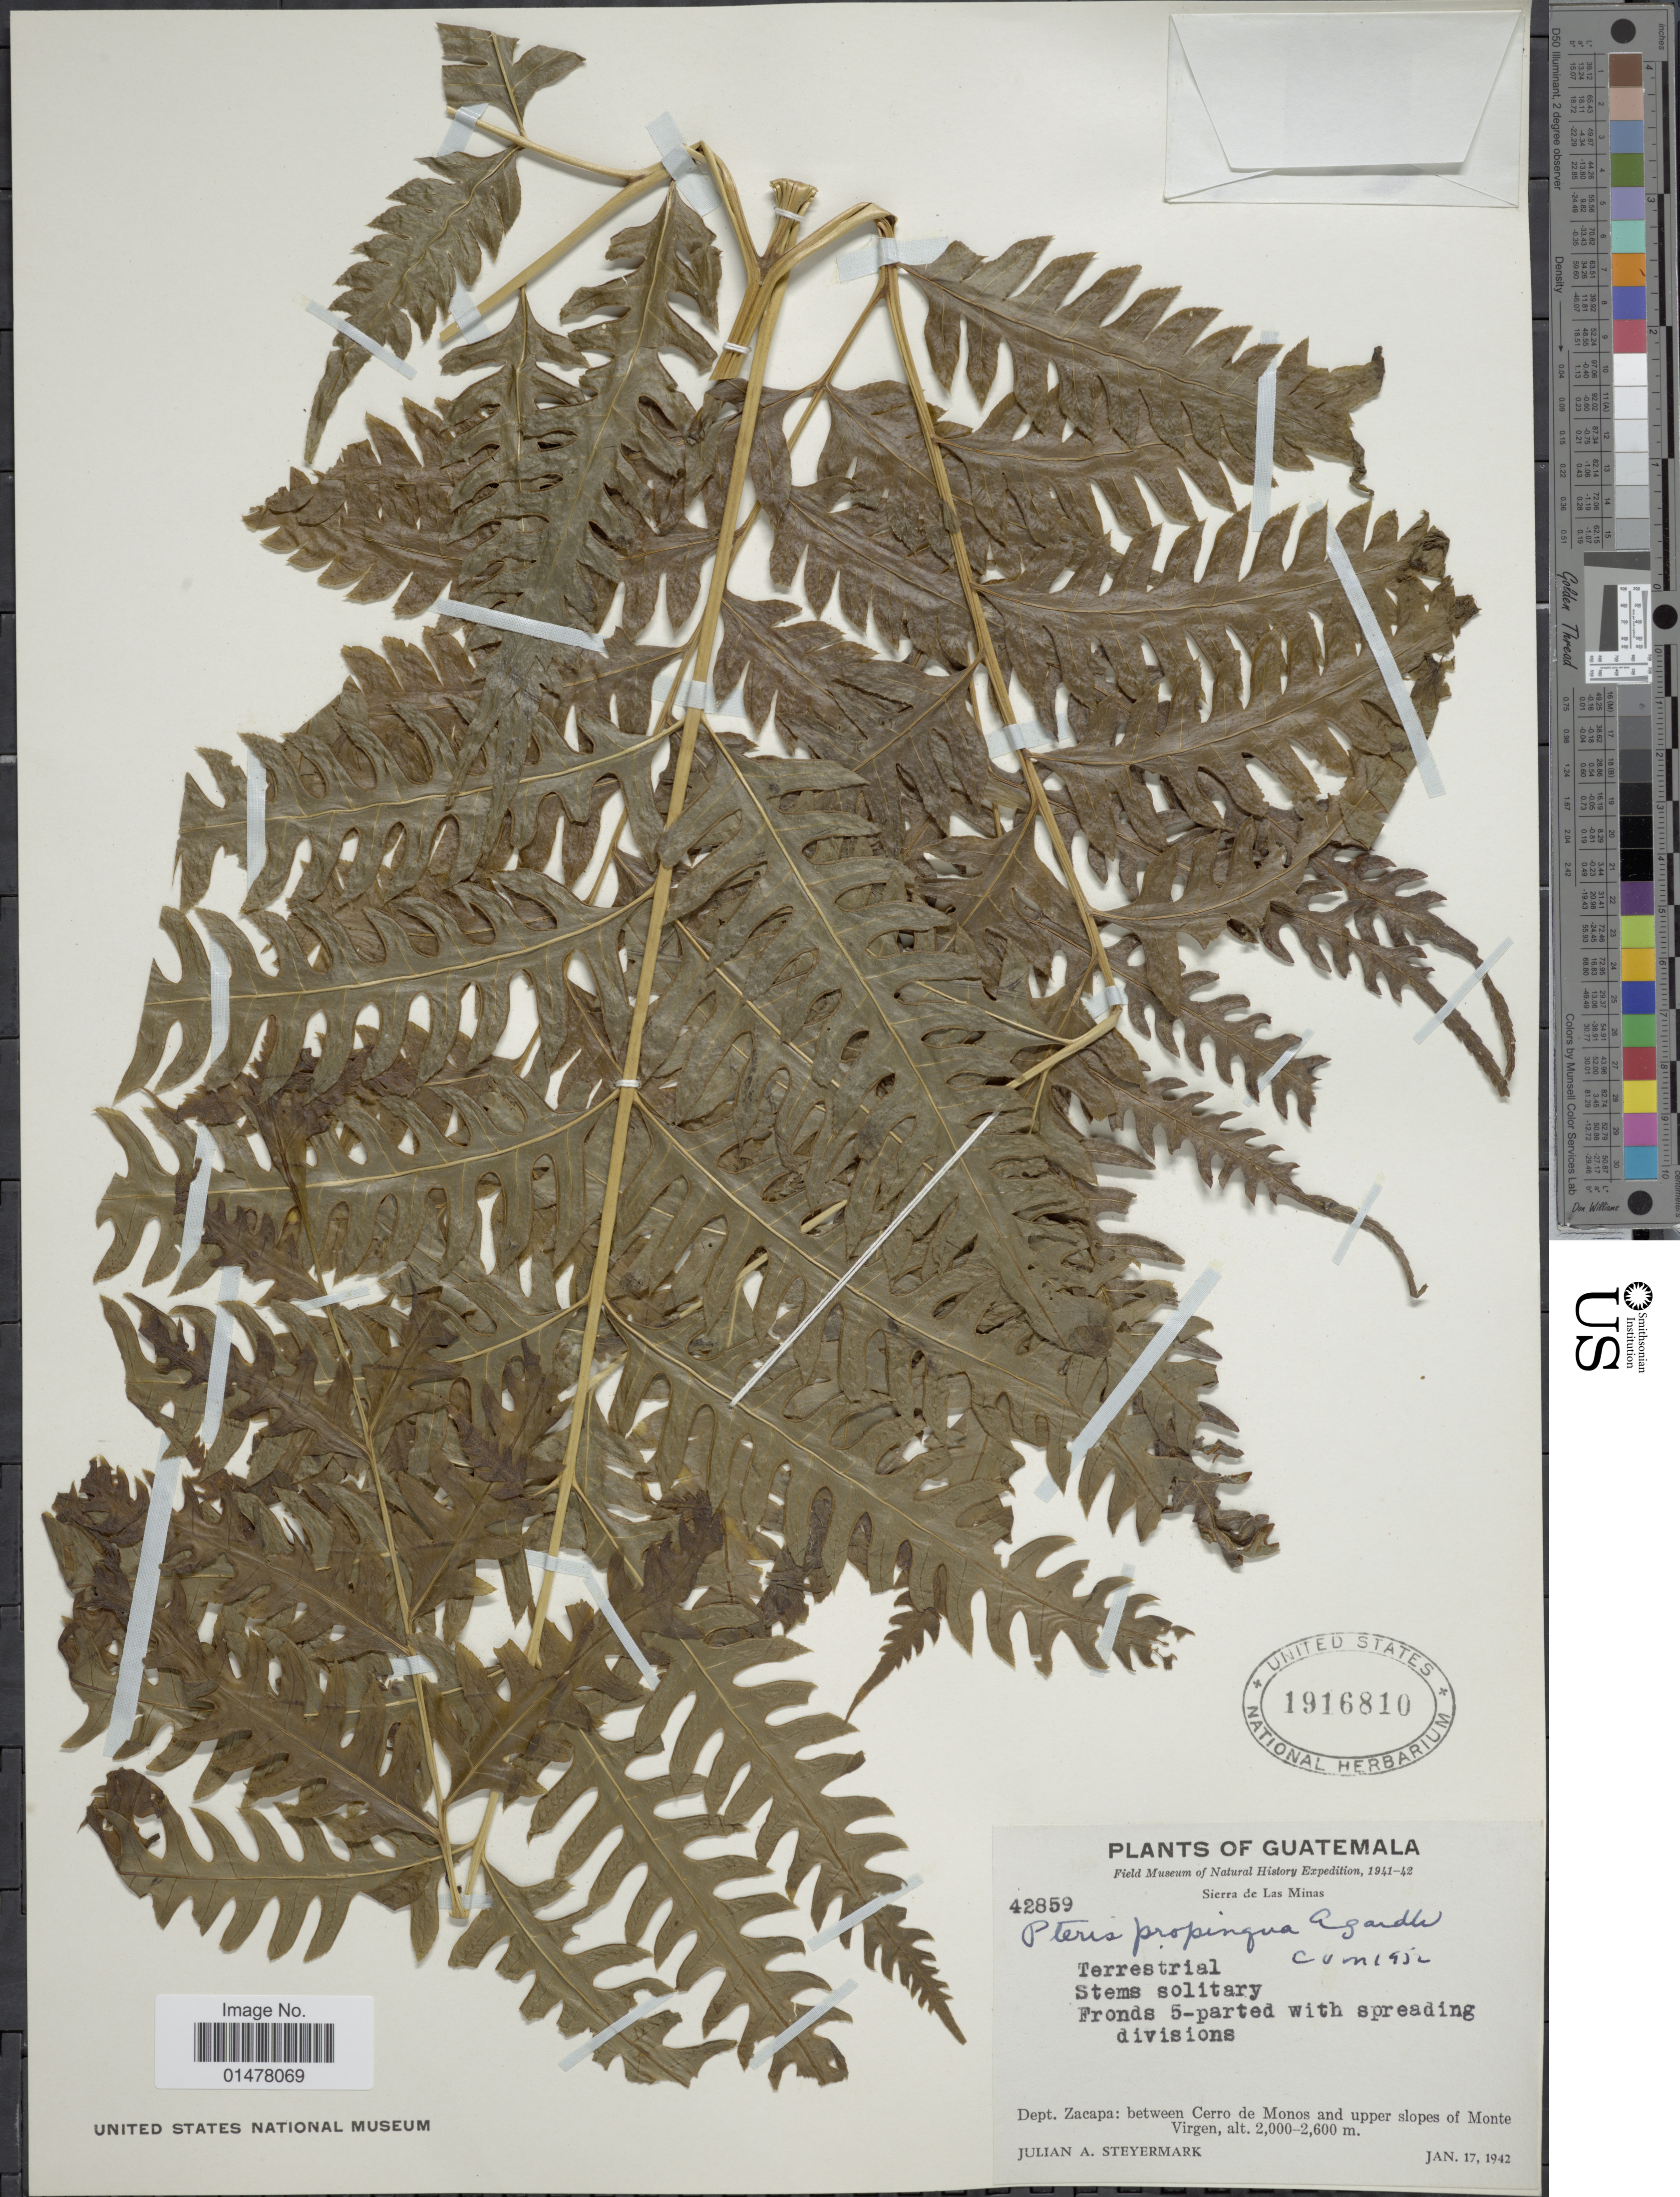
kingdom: Plantae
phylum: Tracheophyta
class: Polypodiopsida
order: Polypodiales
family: Pteridaceae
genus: Pteris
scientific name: Pteris propinqua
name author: J. Agardh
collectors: J. Steyermark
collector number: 42859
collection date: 1942-01-17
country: Guatemala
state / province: Zacapa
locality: Plants of Guatemala, Dept. Zacapa: between Cerro de Monos and upper slopes of Monte Virgen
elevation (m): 2000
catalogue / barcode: US 1916810